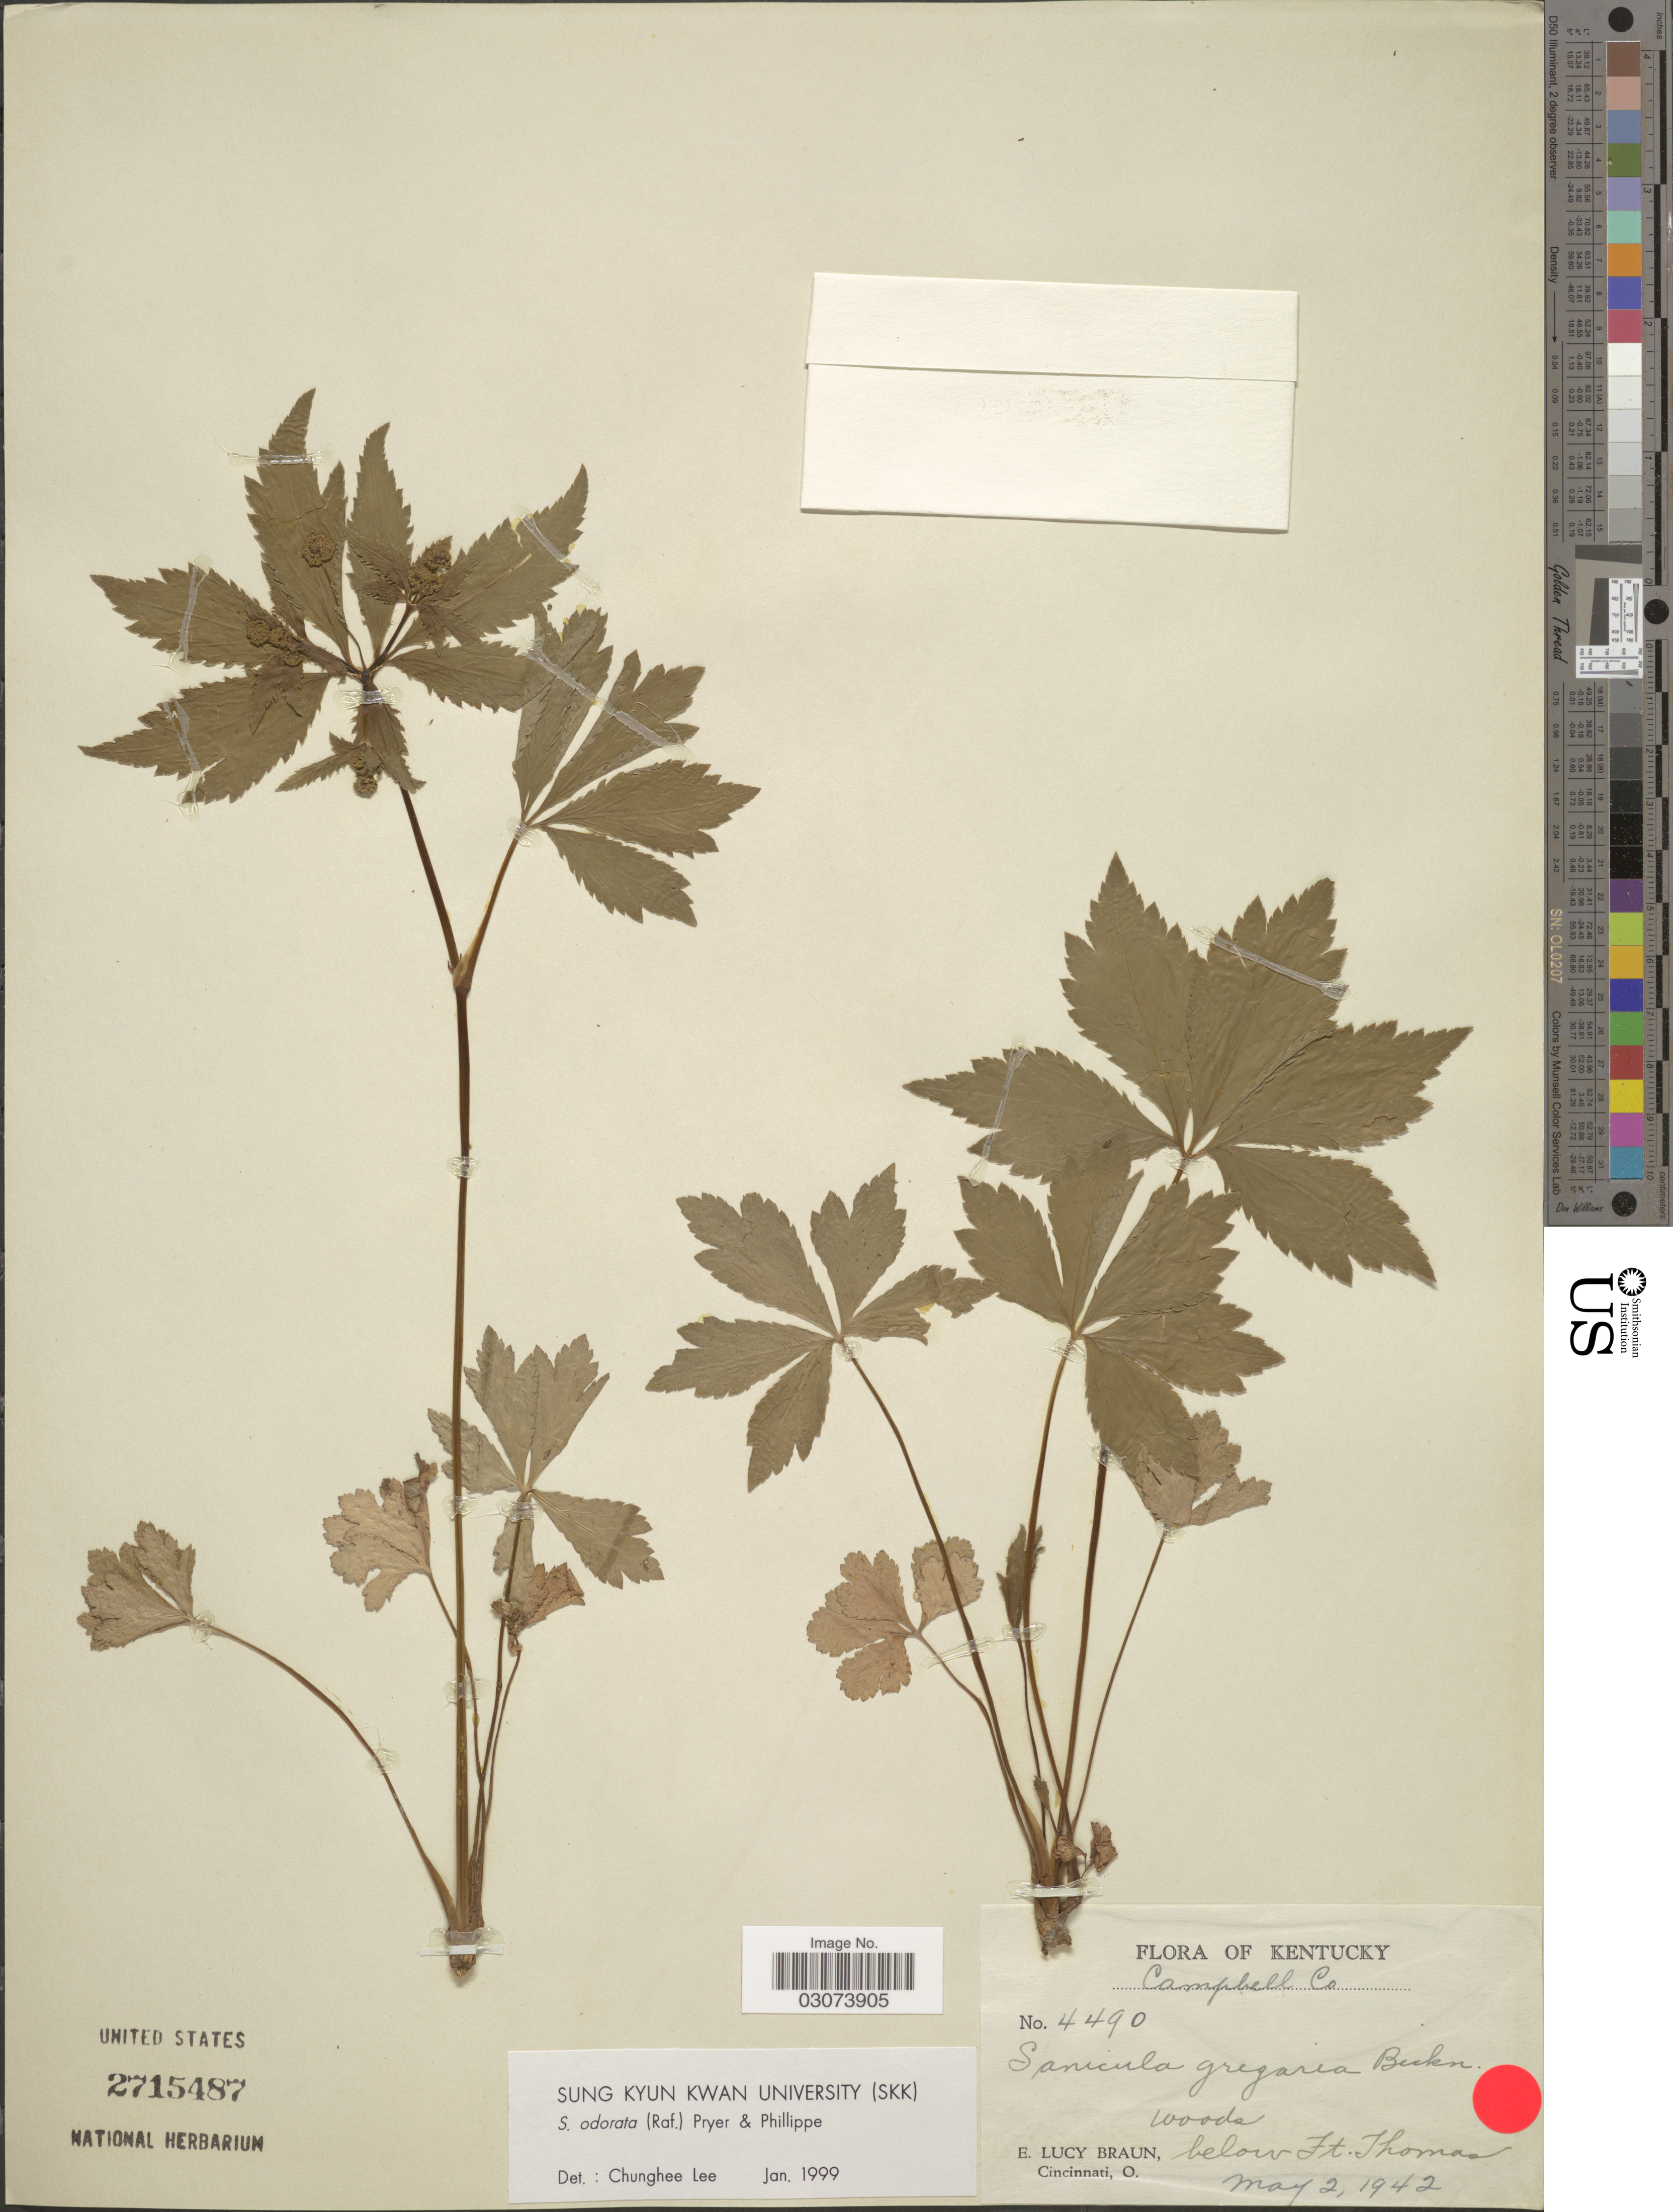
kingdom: Plantae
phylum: Tracheophyta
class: Magnoliopsida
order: Apiales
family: Apiaceae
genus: Sanicula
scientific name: Sanicula odorata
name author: (Raf.) Pryer & Phillippe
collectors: E. L. Braun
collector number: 4490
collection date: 1942-05-02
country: United States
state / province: Kentucky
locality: Campbell Co. Below Ft. Thomas.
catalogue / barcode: US 2715487